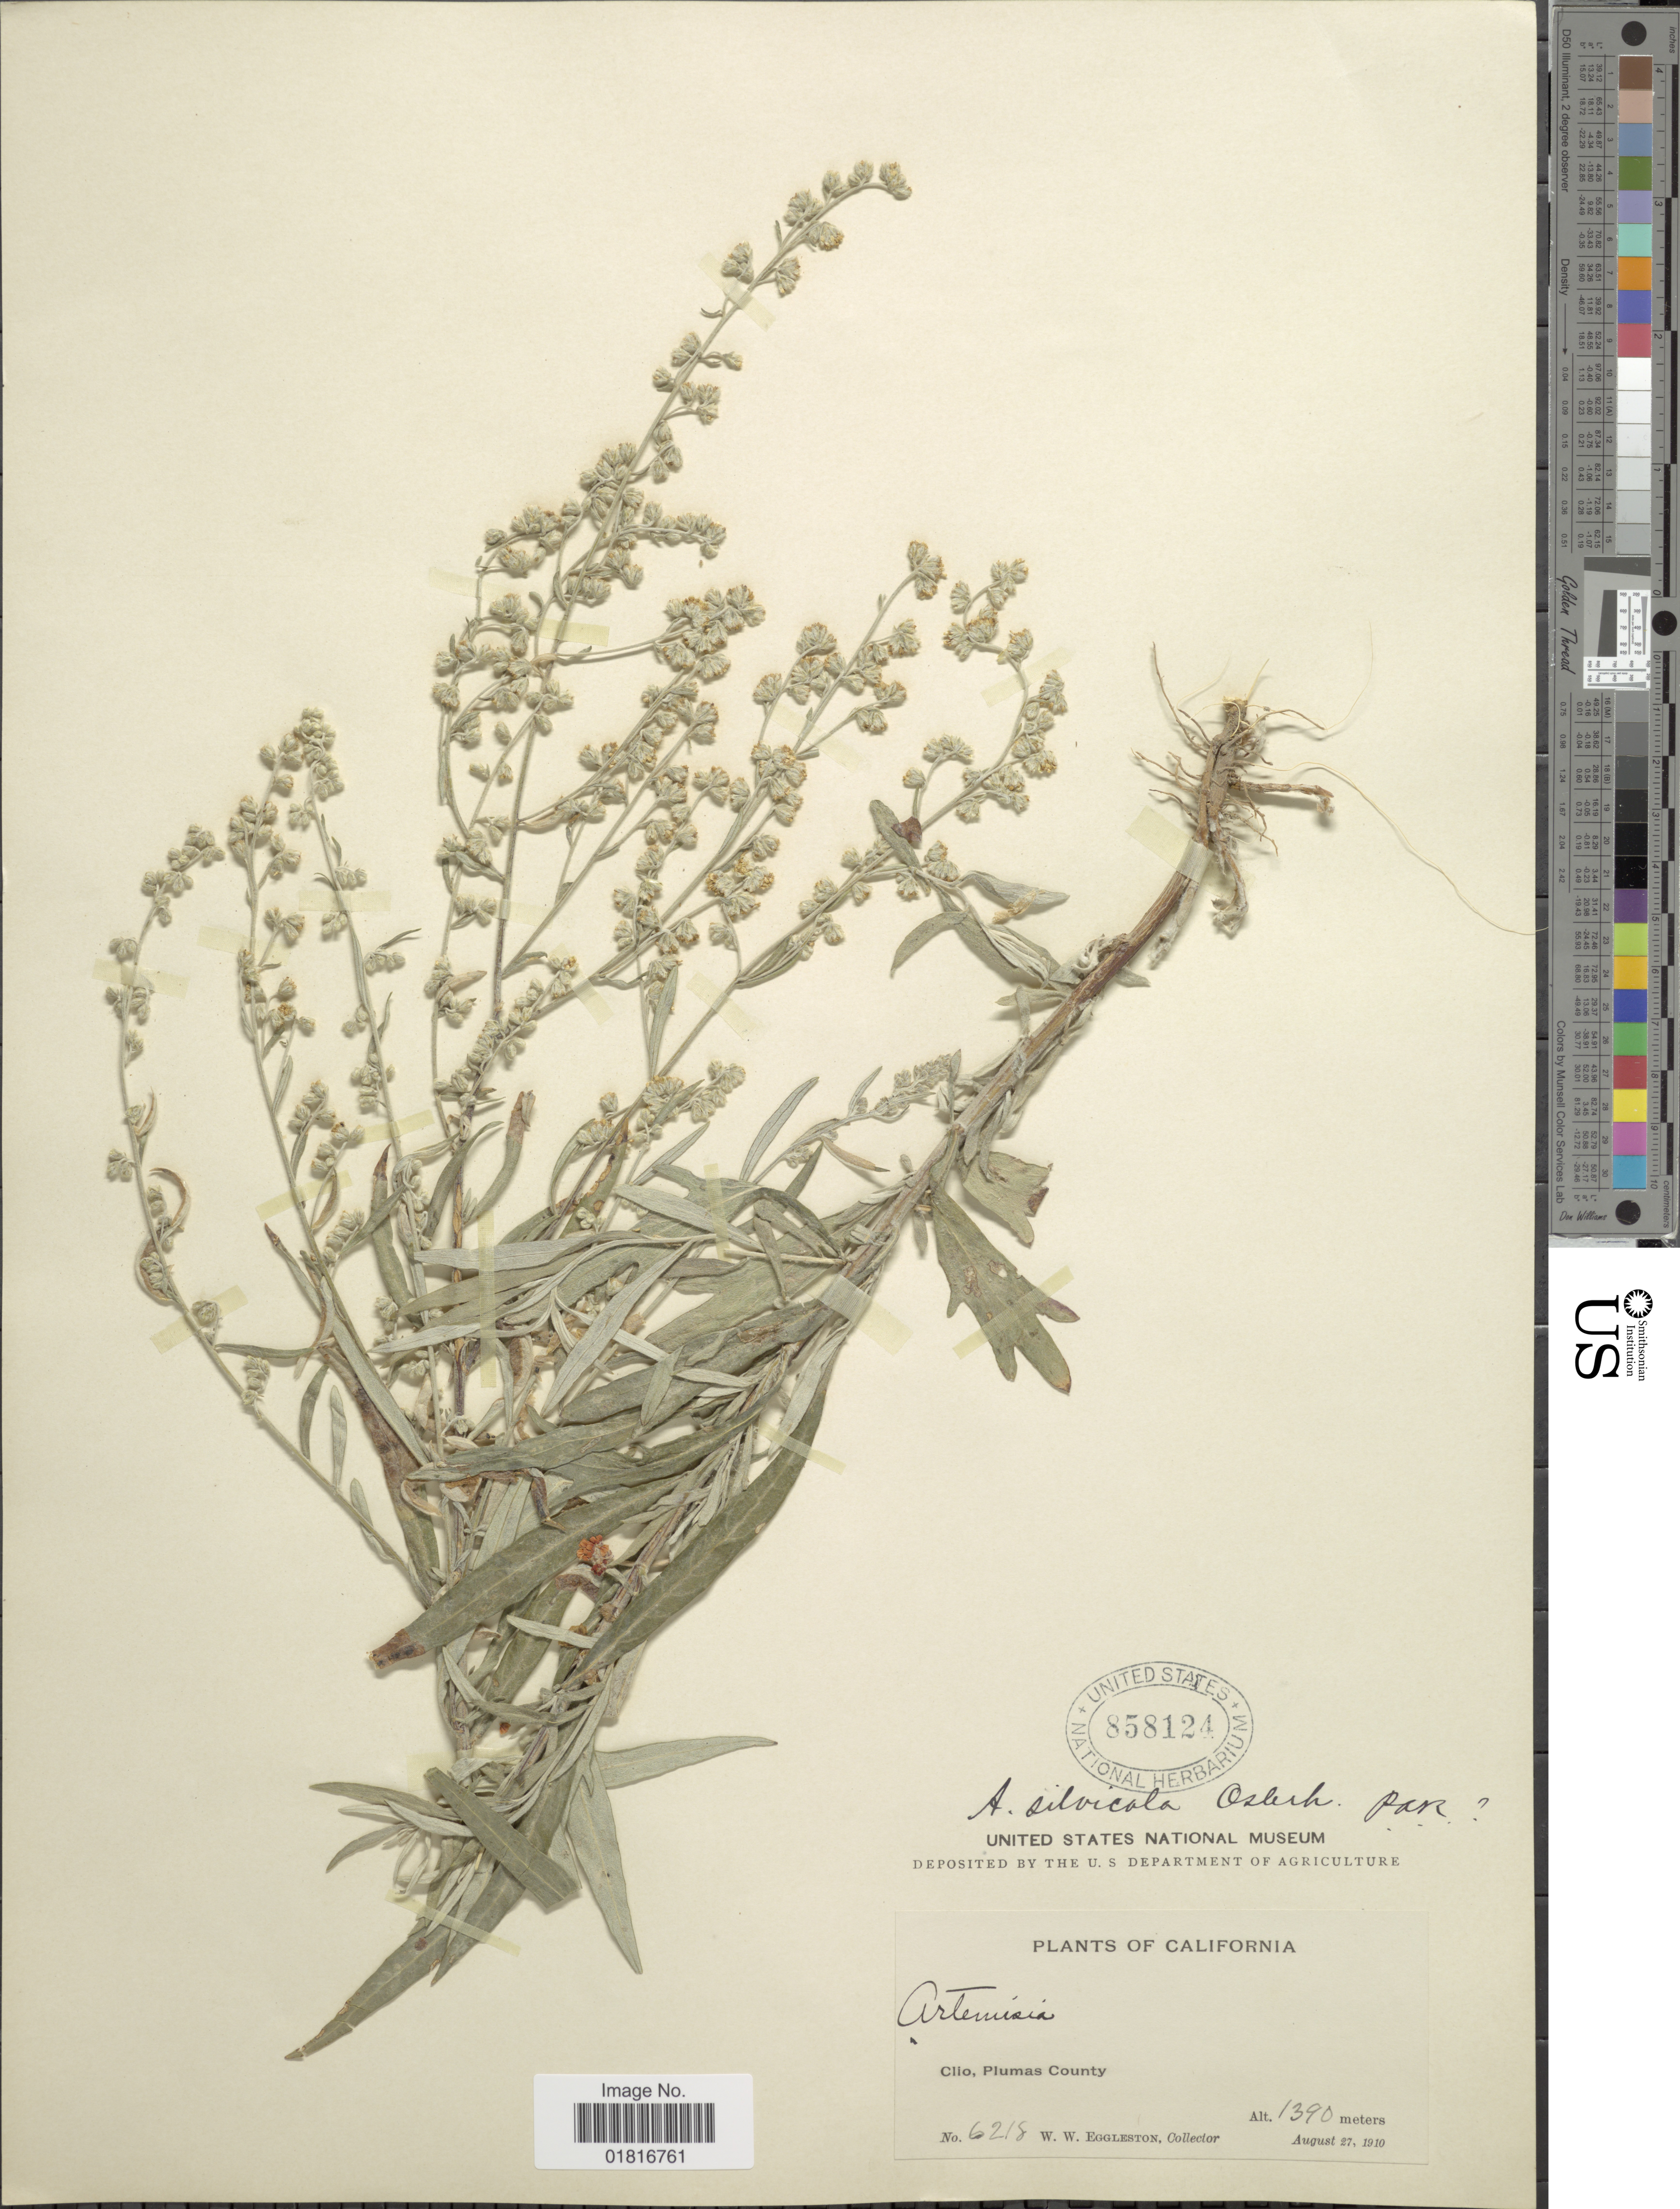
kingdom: Plantae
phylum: Tracheophyta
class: Magnoliopsida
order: Asterales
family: Asteraceae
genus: Artemisia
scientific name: Artemisia silvicola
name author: Osterh.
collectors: W. W. Eggleston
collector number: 6218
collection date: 1910-08-27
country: United States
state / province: California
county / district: Plumas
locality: Clio, Plumas County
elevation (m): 1390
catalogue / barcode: US 858124